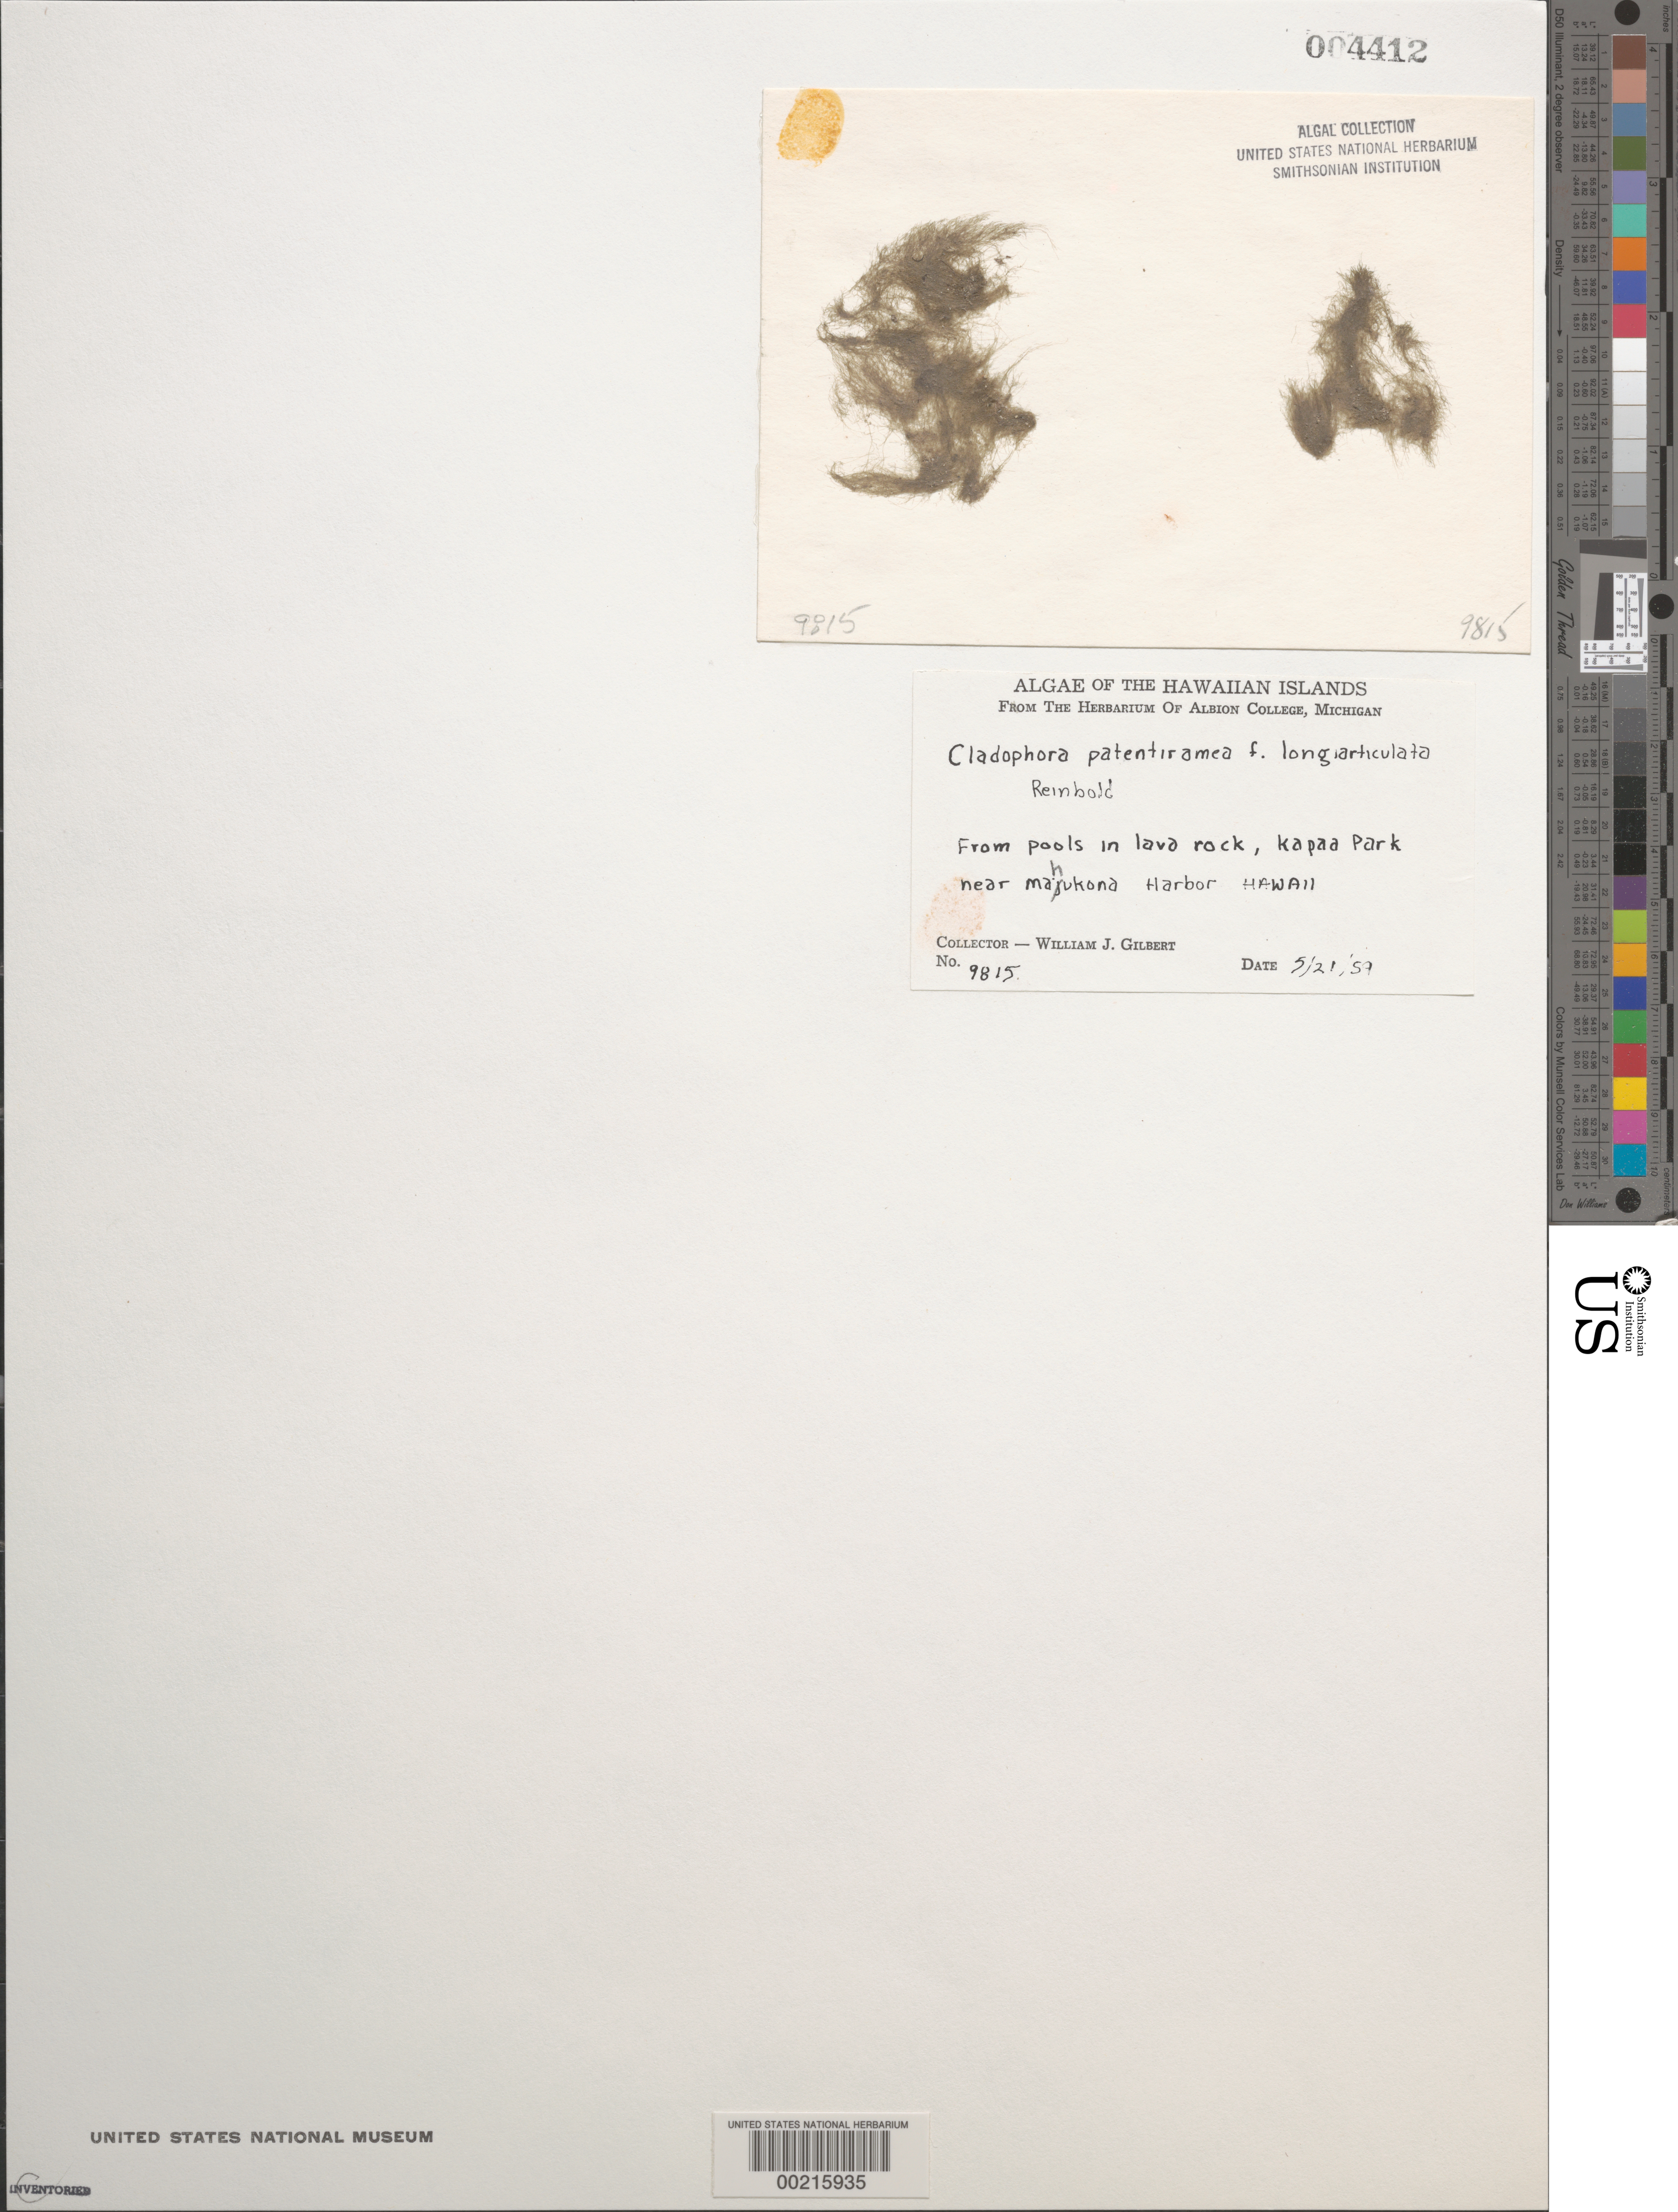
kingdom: Plantae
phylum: Chlorophyta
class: Ulvophyceae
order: Cladophorales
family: Cladophoraceae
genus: Cladophora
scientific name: Cladophora patentiramea f. longiarticulata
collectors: W. J. Gilbert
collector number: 9815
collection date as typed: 21 May 1959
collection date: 1959-05-21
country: United States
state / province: Hawaii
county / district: Hawaii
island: Hawaii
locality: Kapaa Park near Mahukona Harbor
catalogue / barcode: US 4412